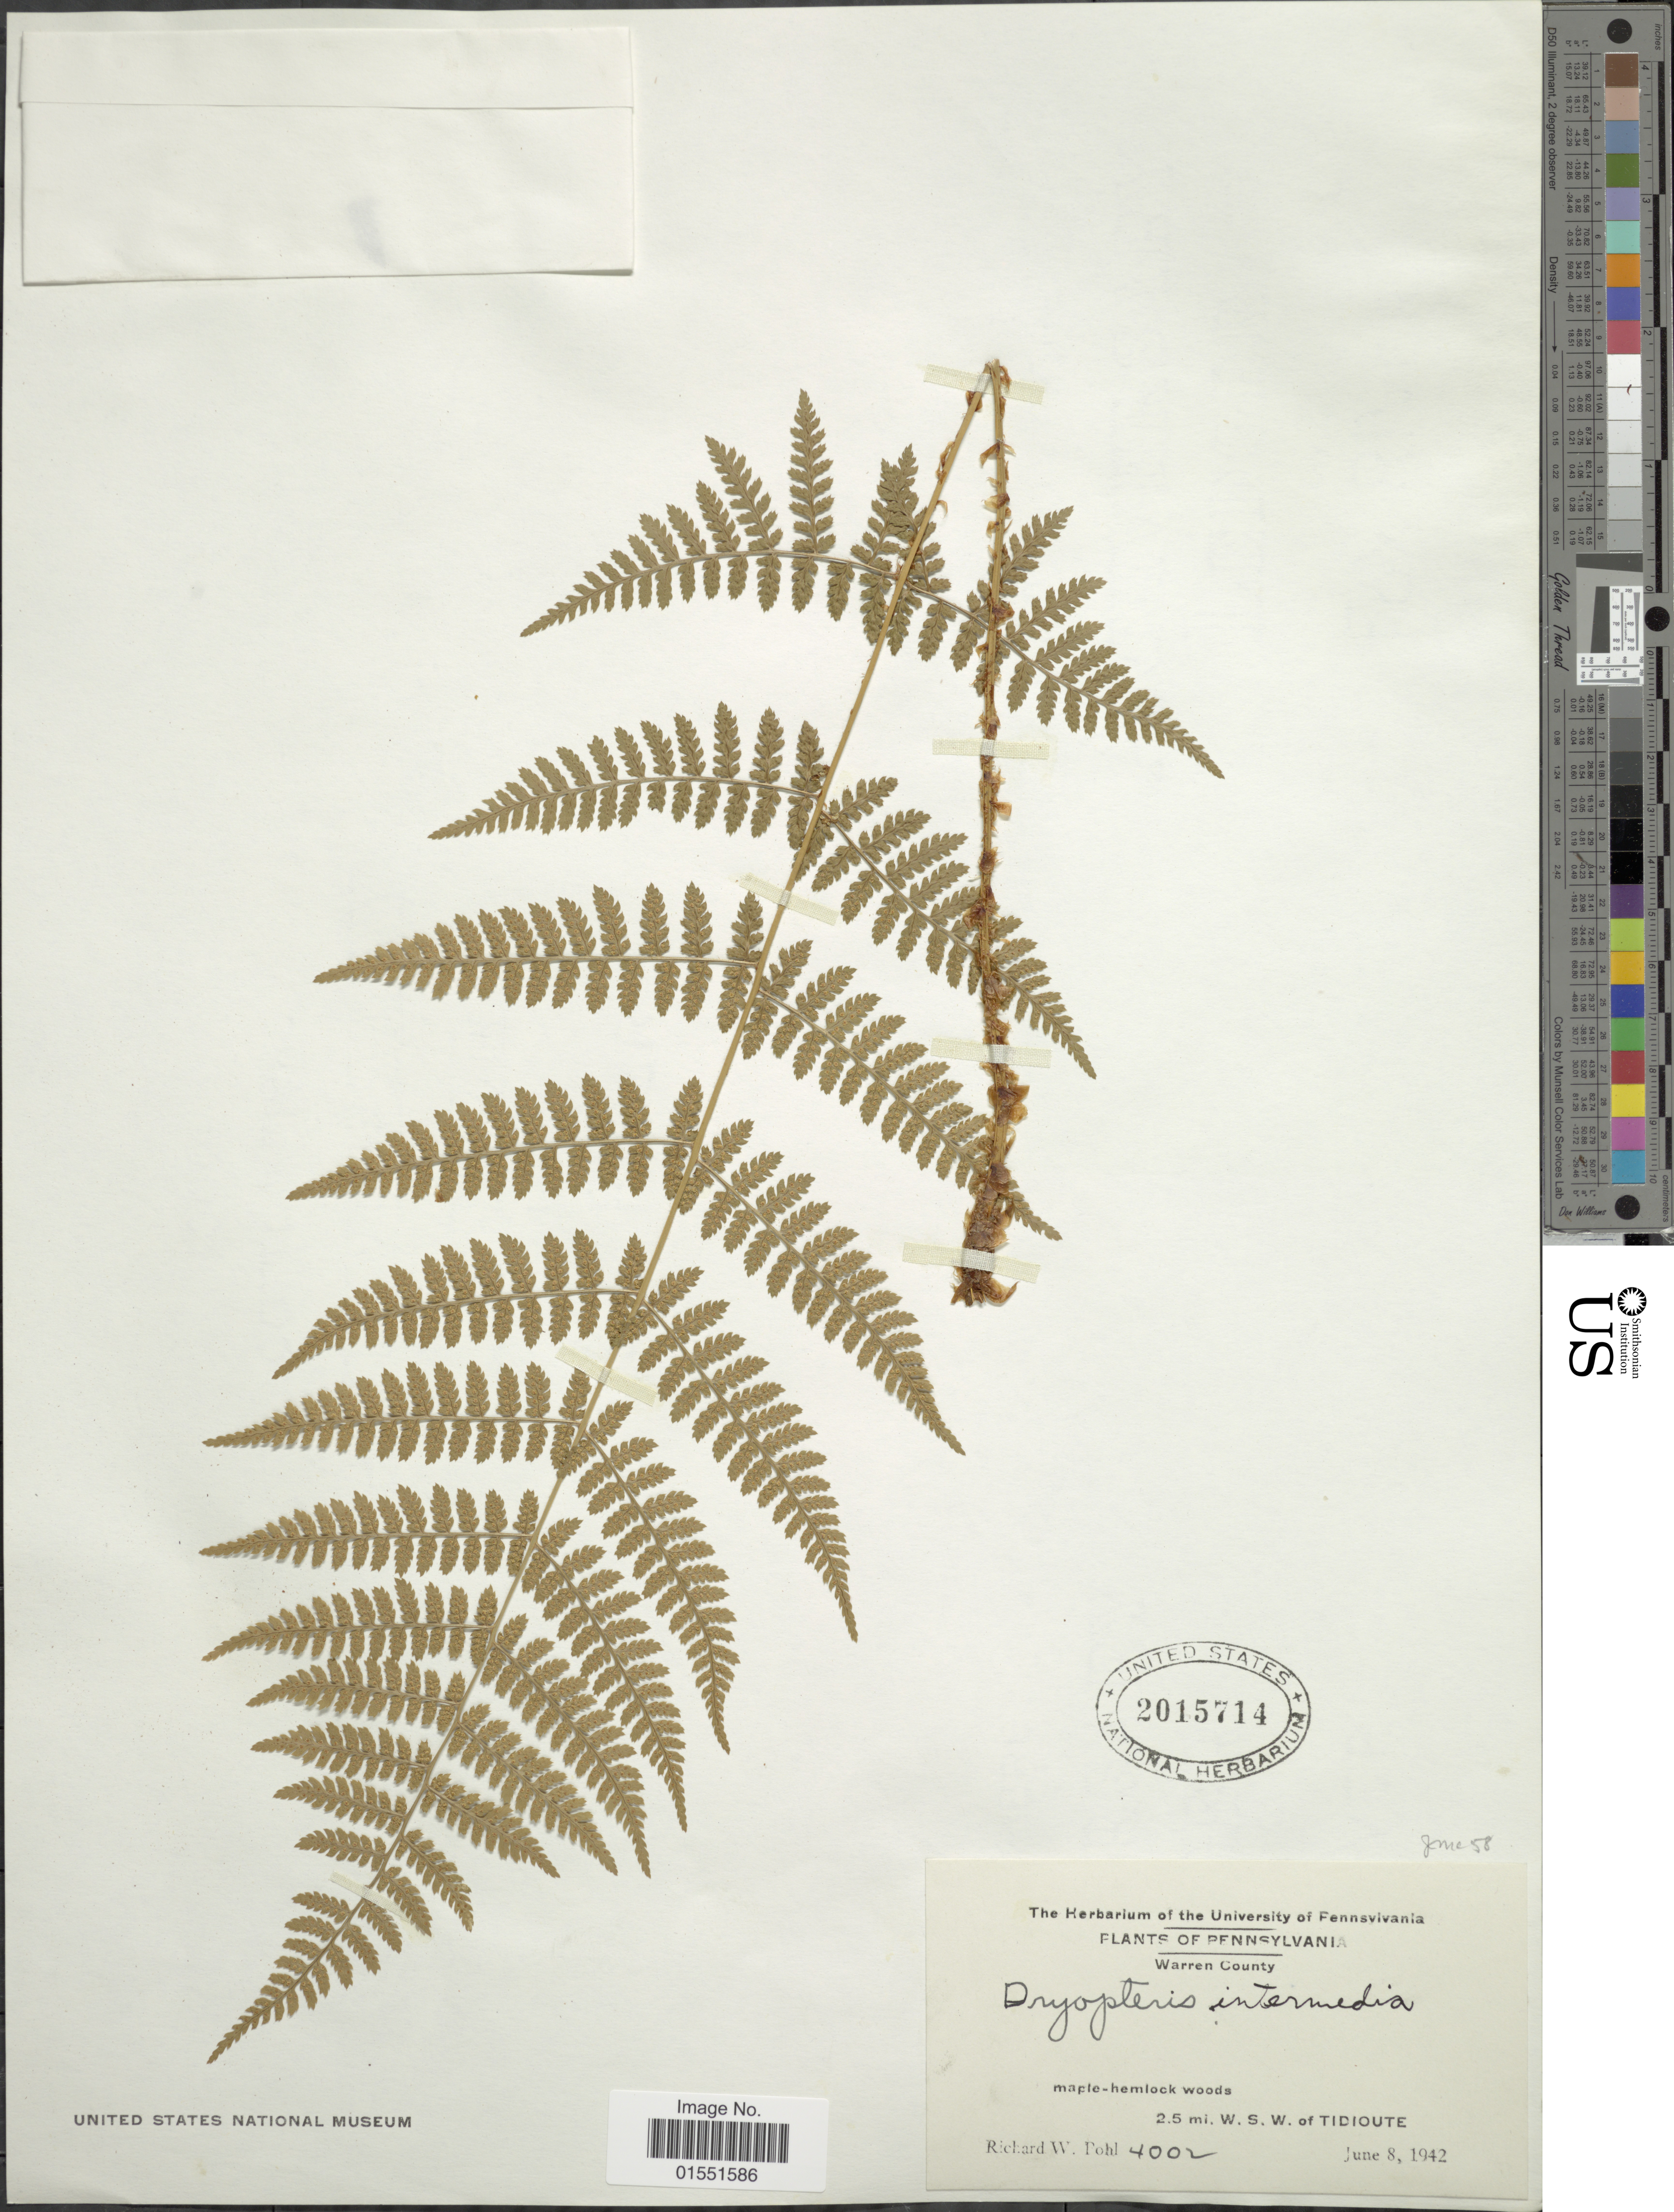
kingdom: Plantae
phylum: Tracheophyta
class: Polypodiopsida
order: Polypodiales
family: Dryopteridaceae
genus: Dryopteris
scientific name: Dryopteris intermedia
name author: (Muhl.) A. Gray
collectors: R. W. Pohl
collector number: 4002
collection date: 1942-06-08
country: United States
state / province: Pennsylvania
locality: Warren County. 2.5 mi. W.S.W. of Tidioute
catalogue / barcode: US 2015714